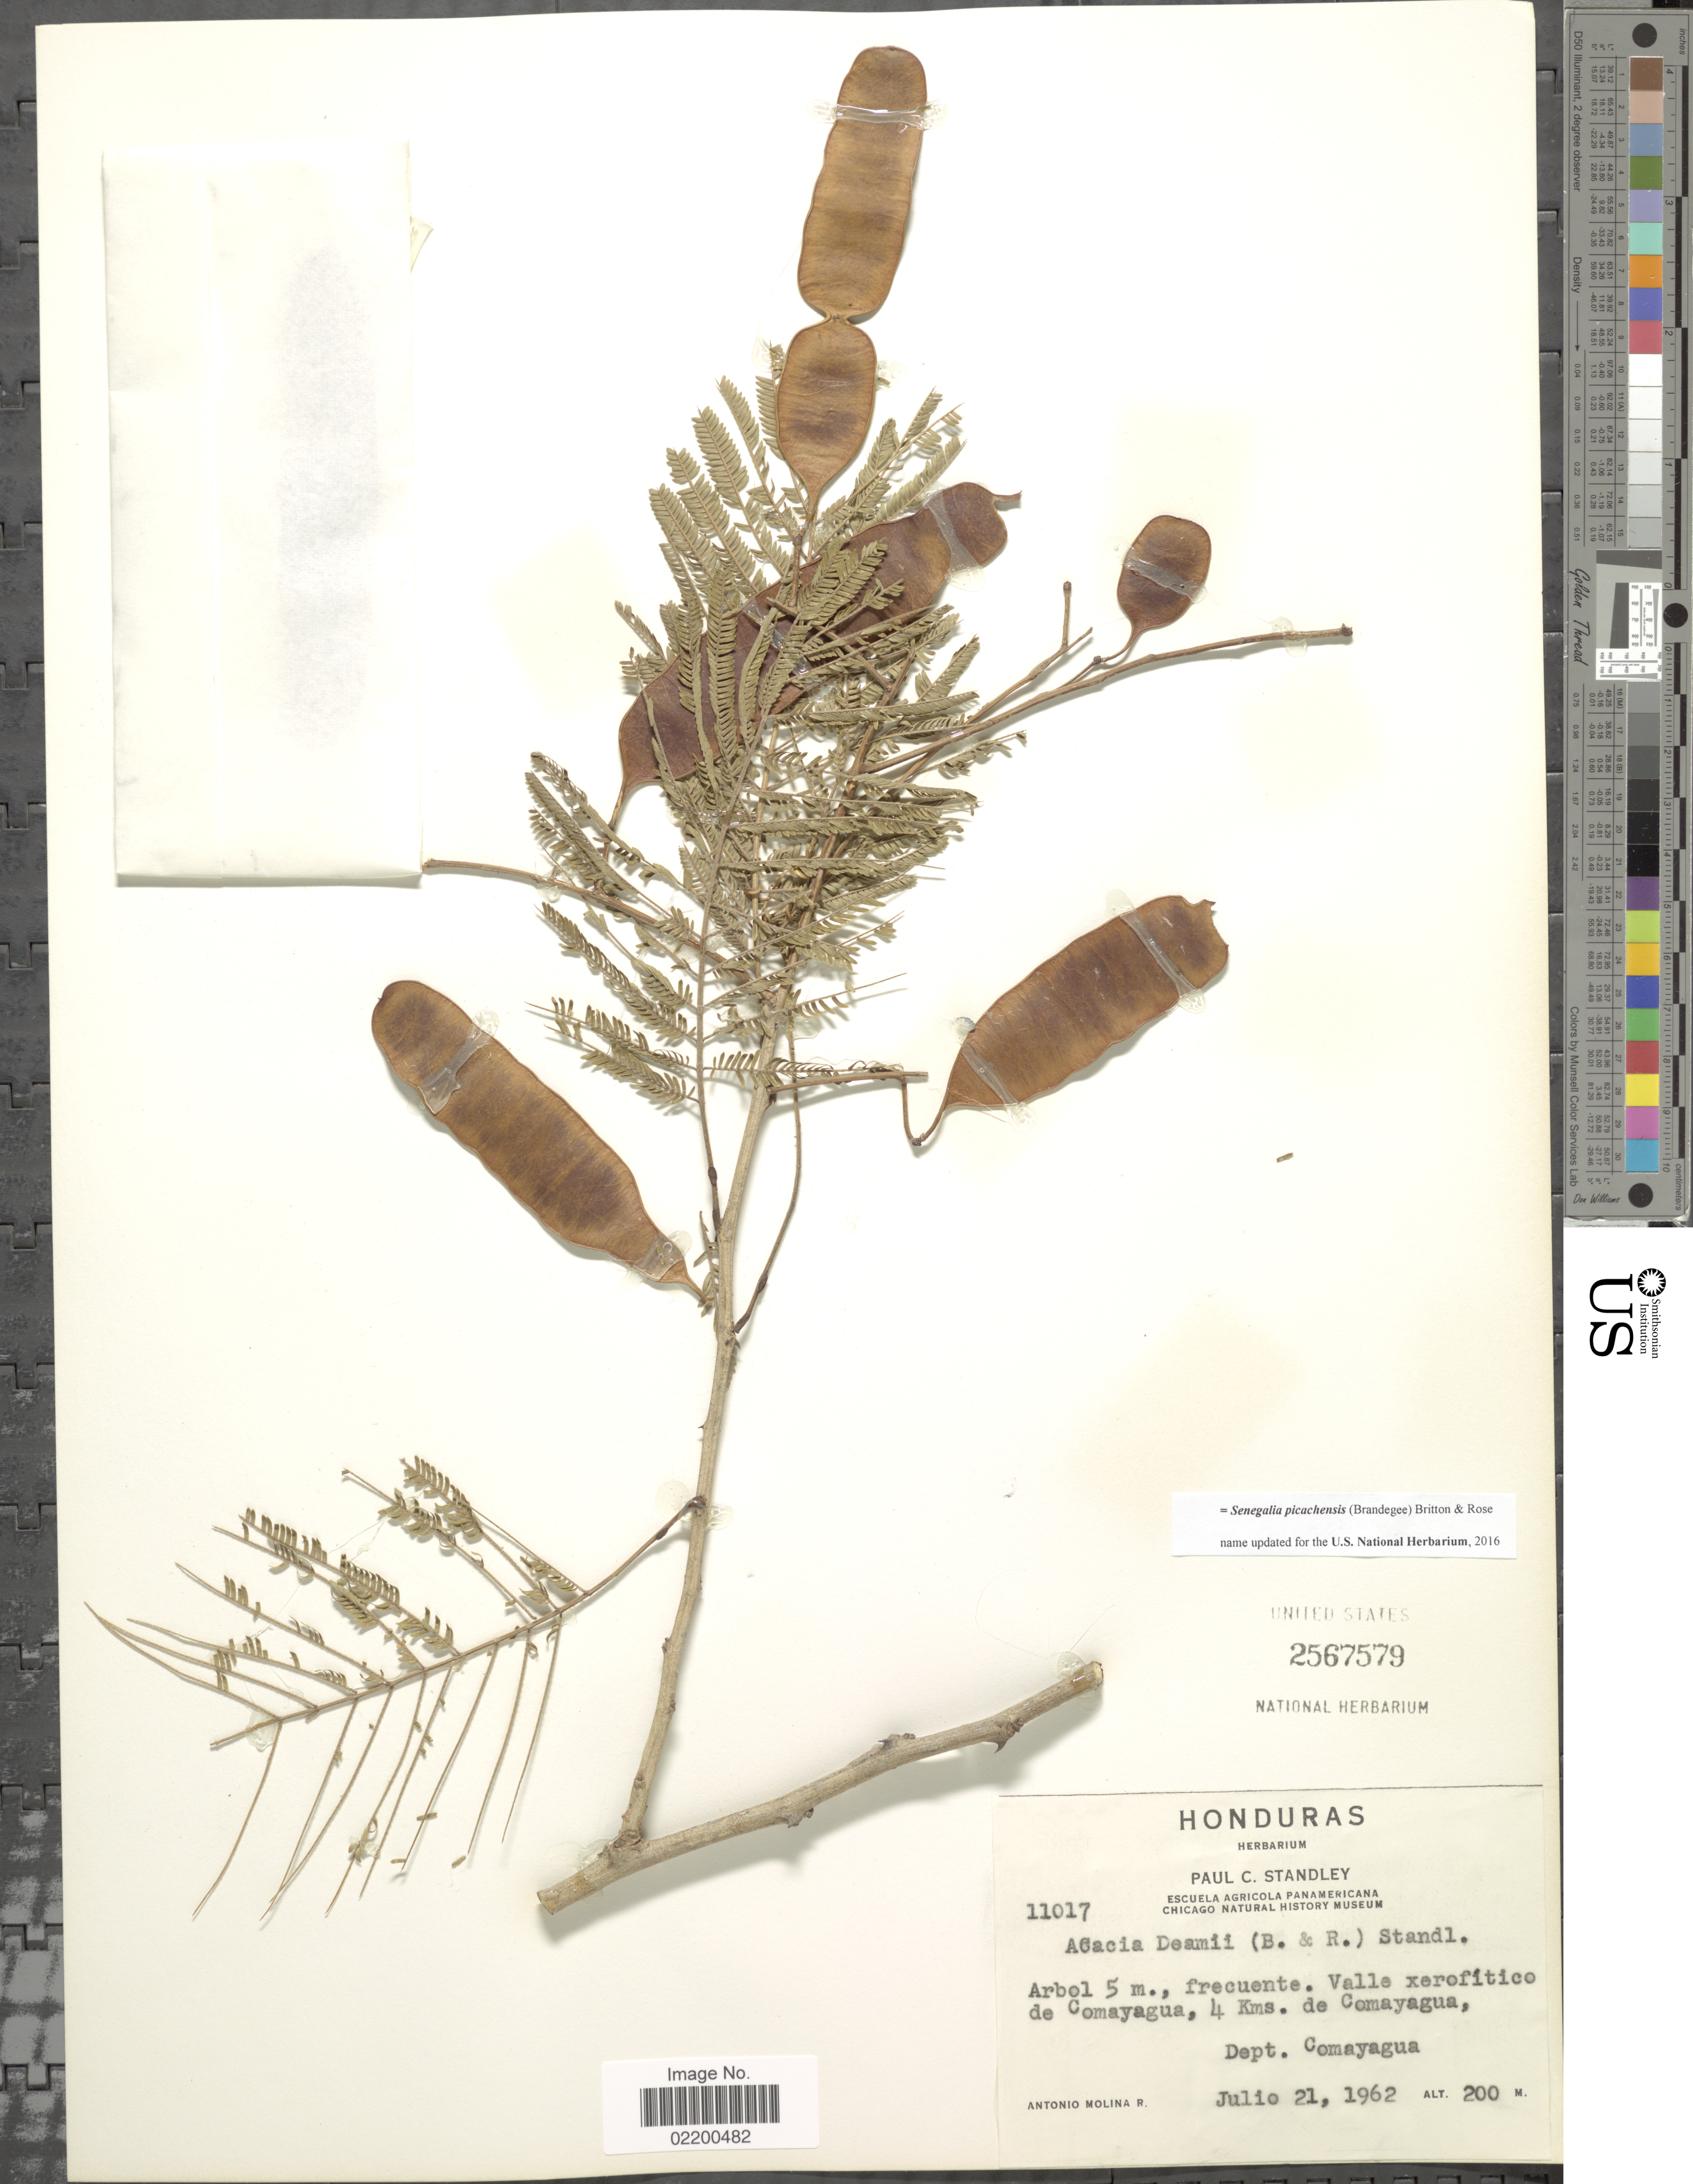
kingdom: Plantae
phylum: Tracheophyta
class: Magnoliopsida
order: Fabales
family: Fabaceae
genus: Senegalia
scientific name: Senegalia picachensis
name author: (Brandegee) Britton & Rose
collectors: A. Molina R.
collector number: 11017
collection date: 1962-07-21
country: Honduras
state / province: Comayagua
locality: Valle xerofitico de Comayagua, 4 Kms. de Comayagua, Dept. Comayagua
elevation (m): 200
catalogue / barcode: US 2567579